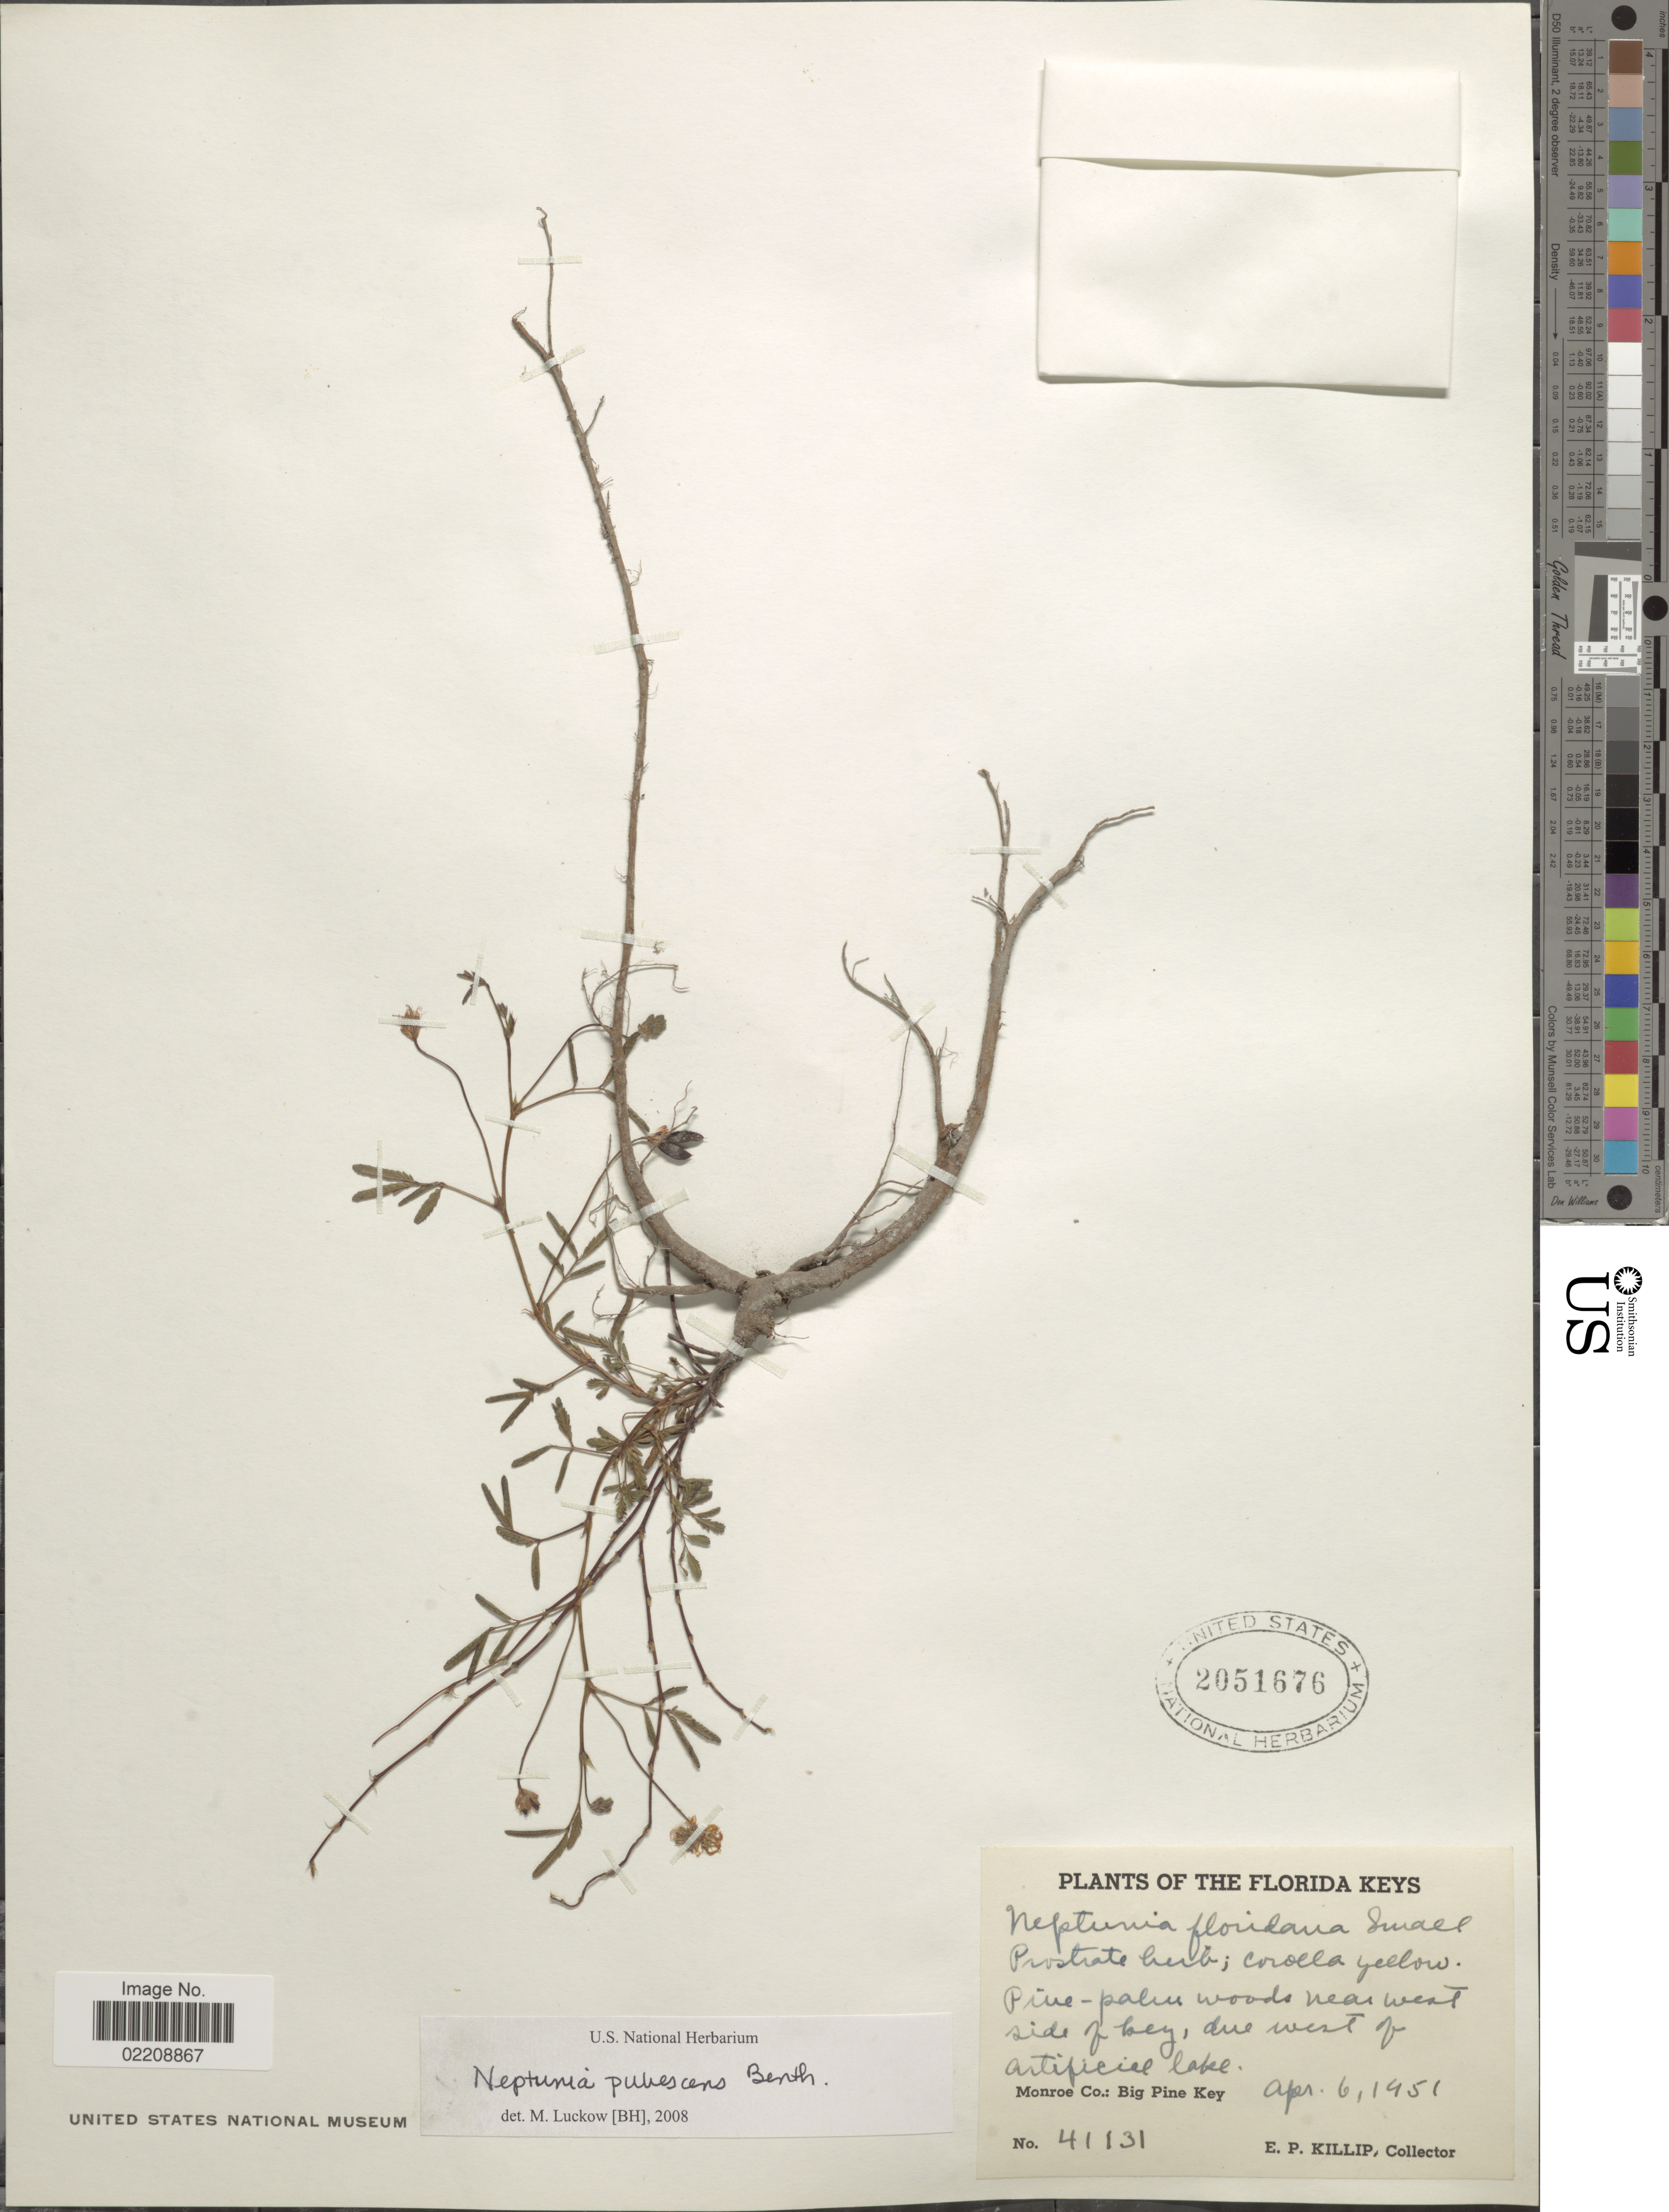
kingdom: Plantae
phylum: Tracheophyta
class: Magnoliopsida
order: Fabales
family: Fabaceae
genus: Neptunia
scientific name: Neptunia pubescens var. pubescens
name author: Benth.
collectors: E. P. Killip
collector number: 41131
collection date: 1951-04-06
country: United States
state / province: Florida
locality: Florida Keys, west side of Artificial Lake, Monroe Co., Big Pine Key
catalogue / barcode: US 2051676